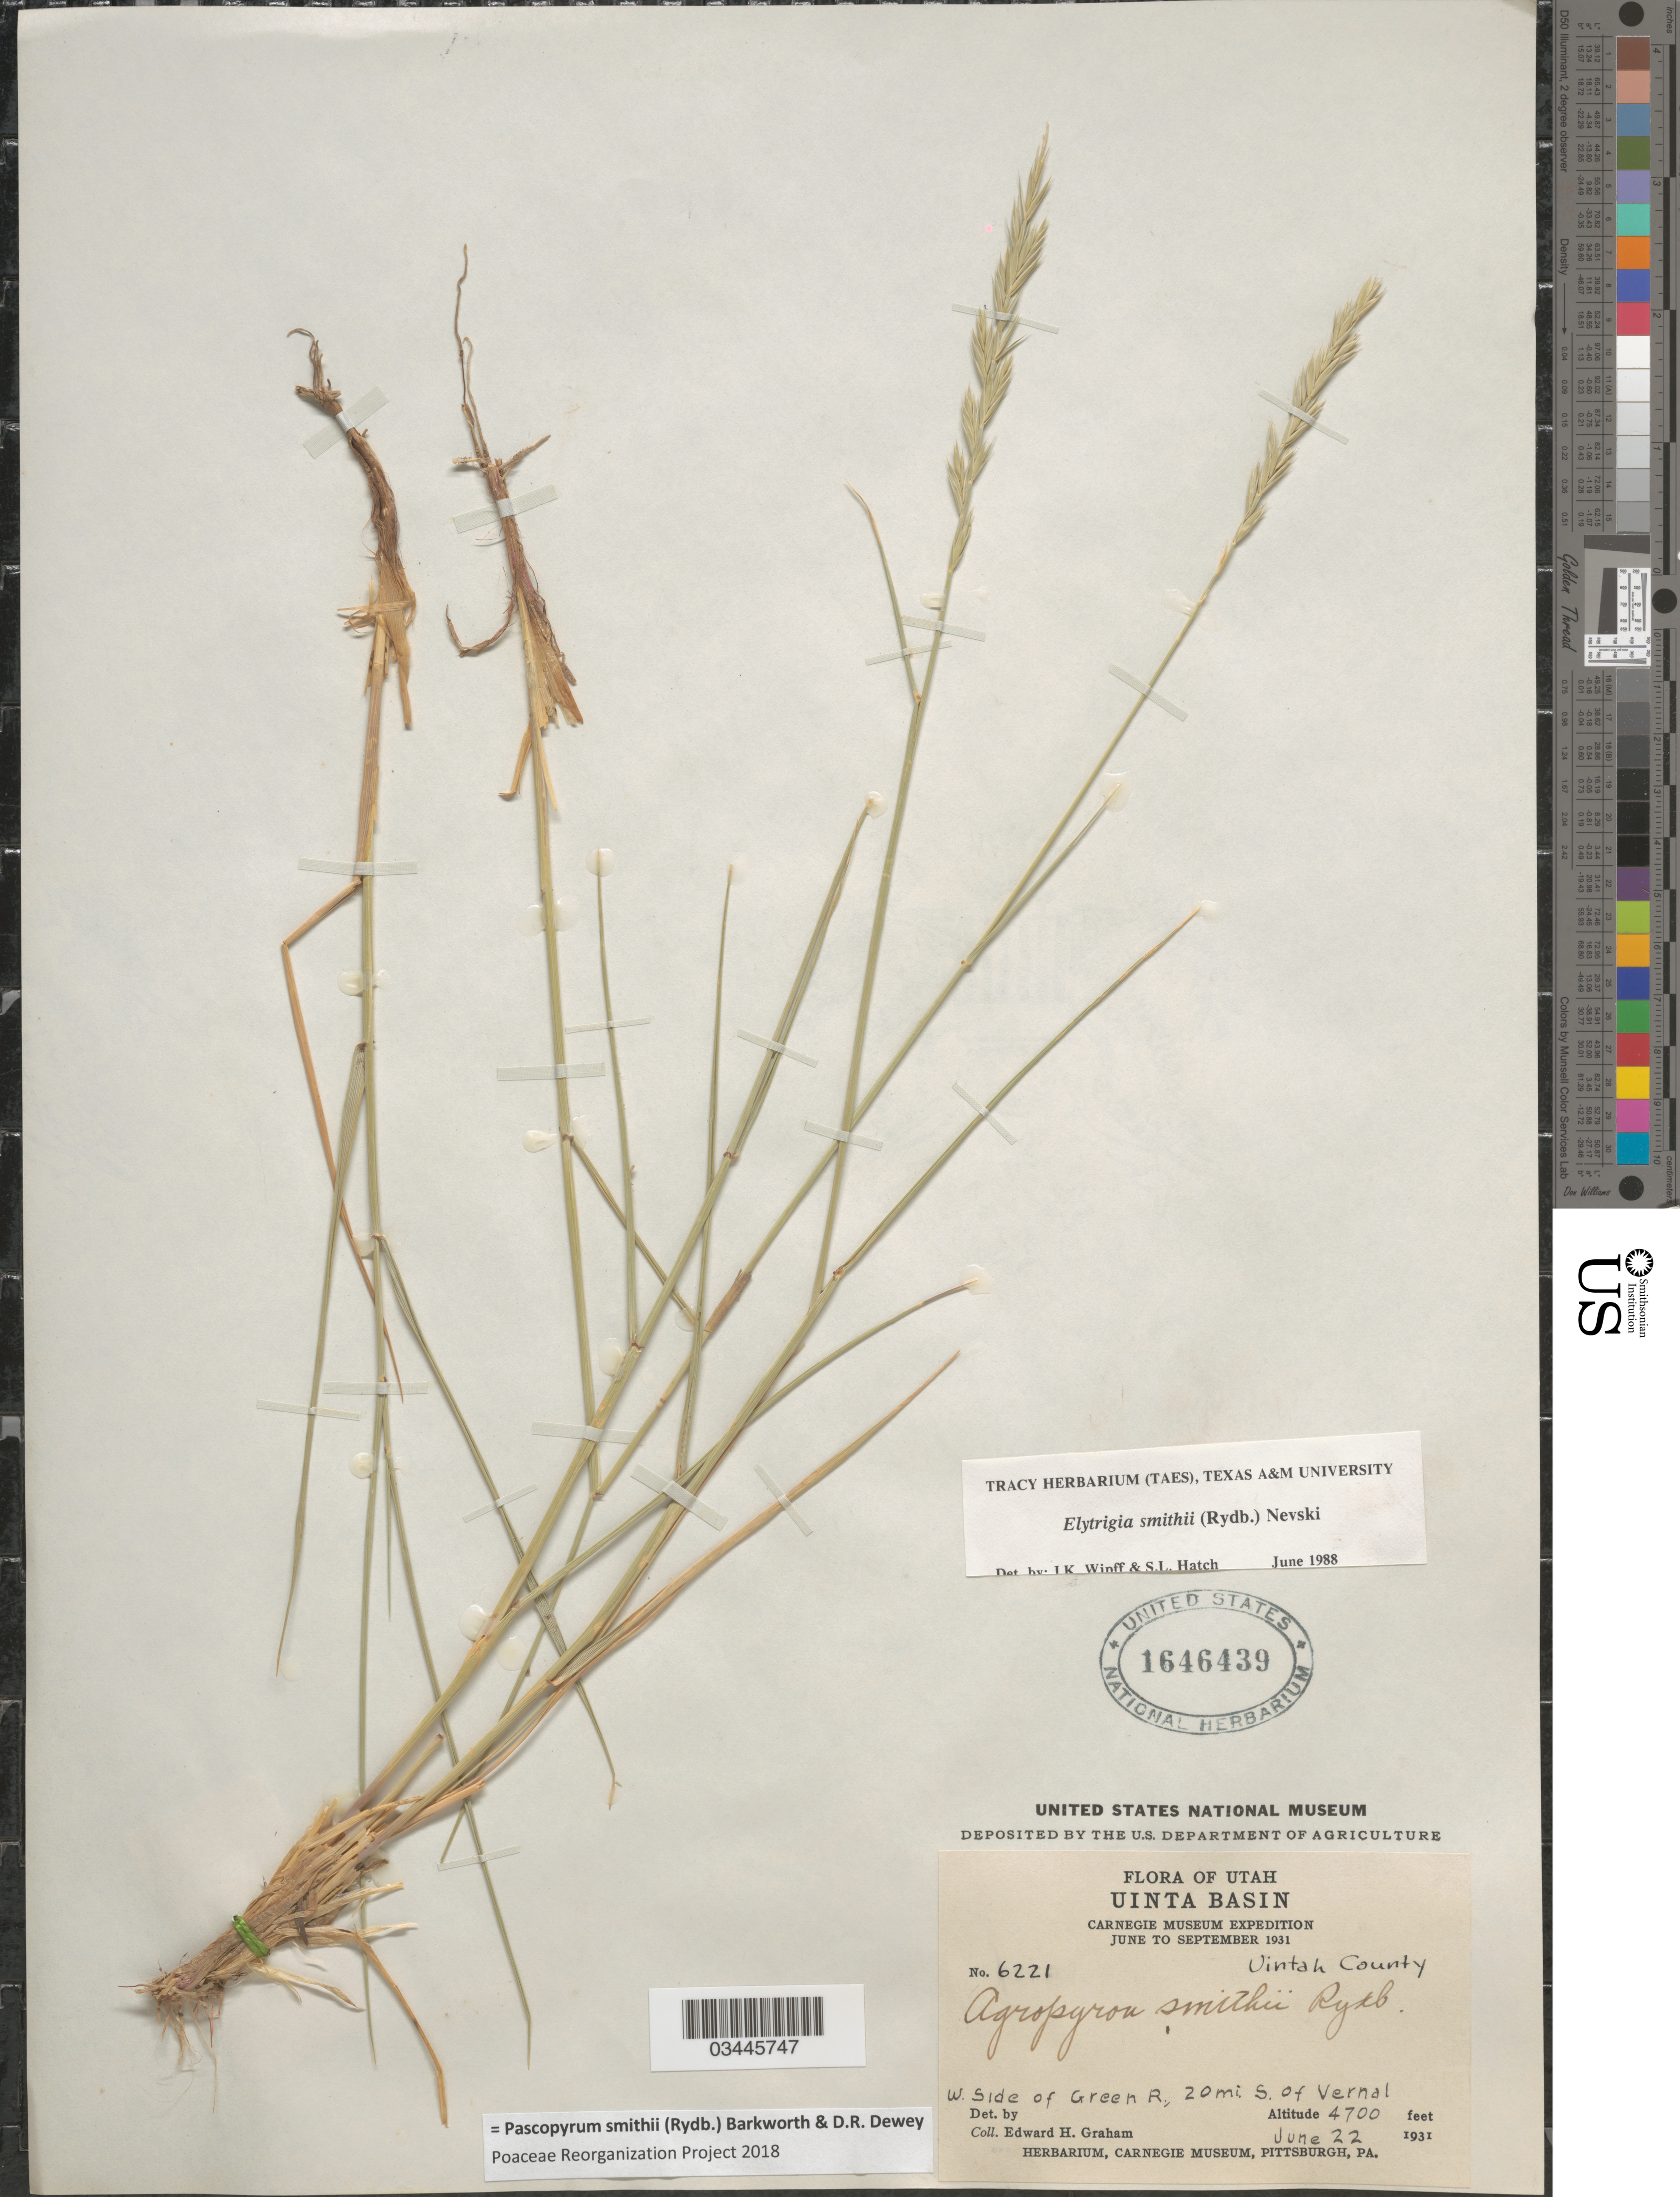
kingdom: Plantae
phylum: Tracheophyta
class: Liliopsida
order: Poales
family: Poaceae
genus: Pascopyrum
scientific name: Pascopyrum smithii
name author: (Rydb.) Barkworth & Dewey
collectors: E. H. Graham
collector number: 6221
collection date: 1931-06-22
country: United States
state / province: Utah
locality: Uinta Basin. Carnegie Museum Expedition June to September 1931. Uintah County. W. Side of Green R., 20 mi. S. of Vernal.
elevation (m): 1433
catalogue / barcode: US 1646439